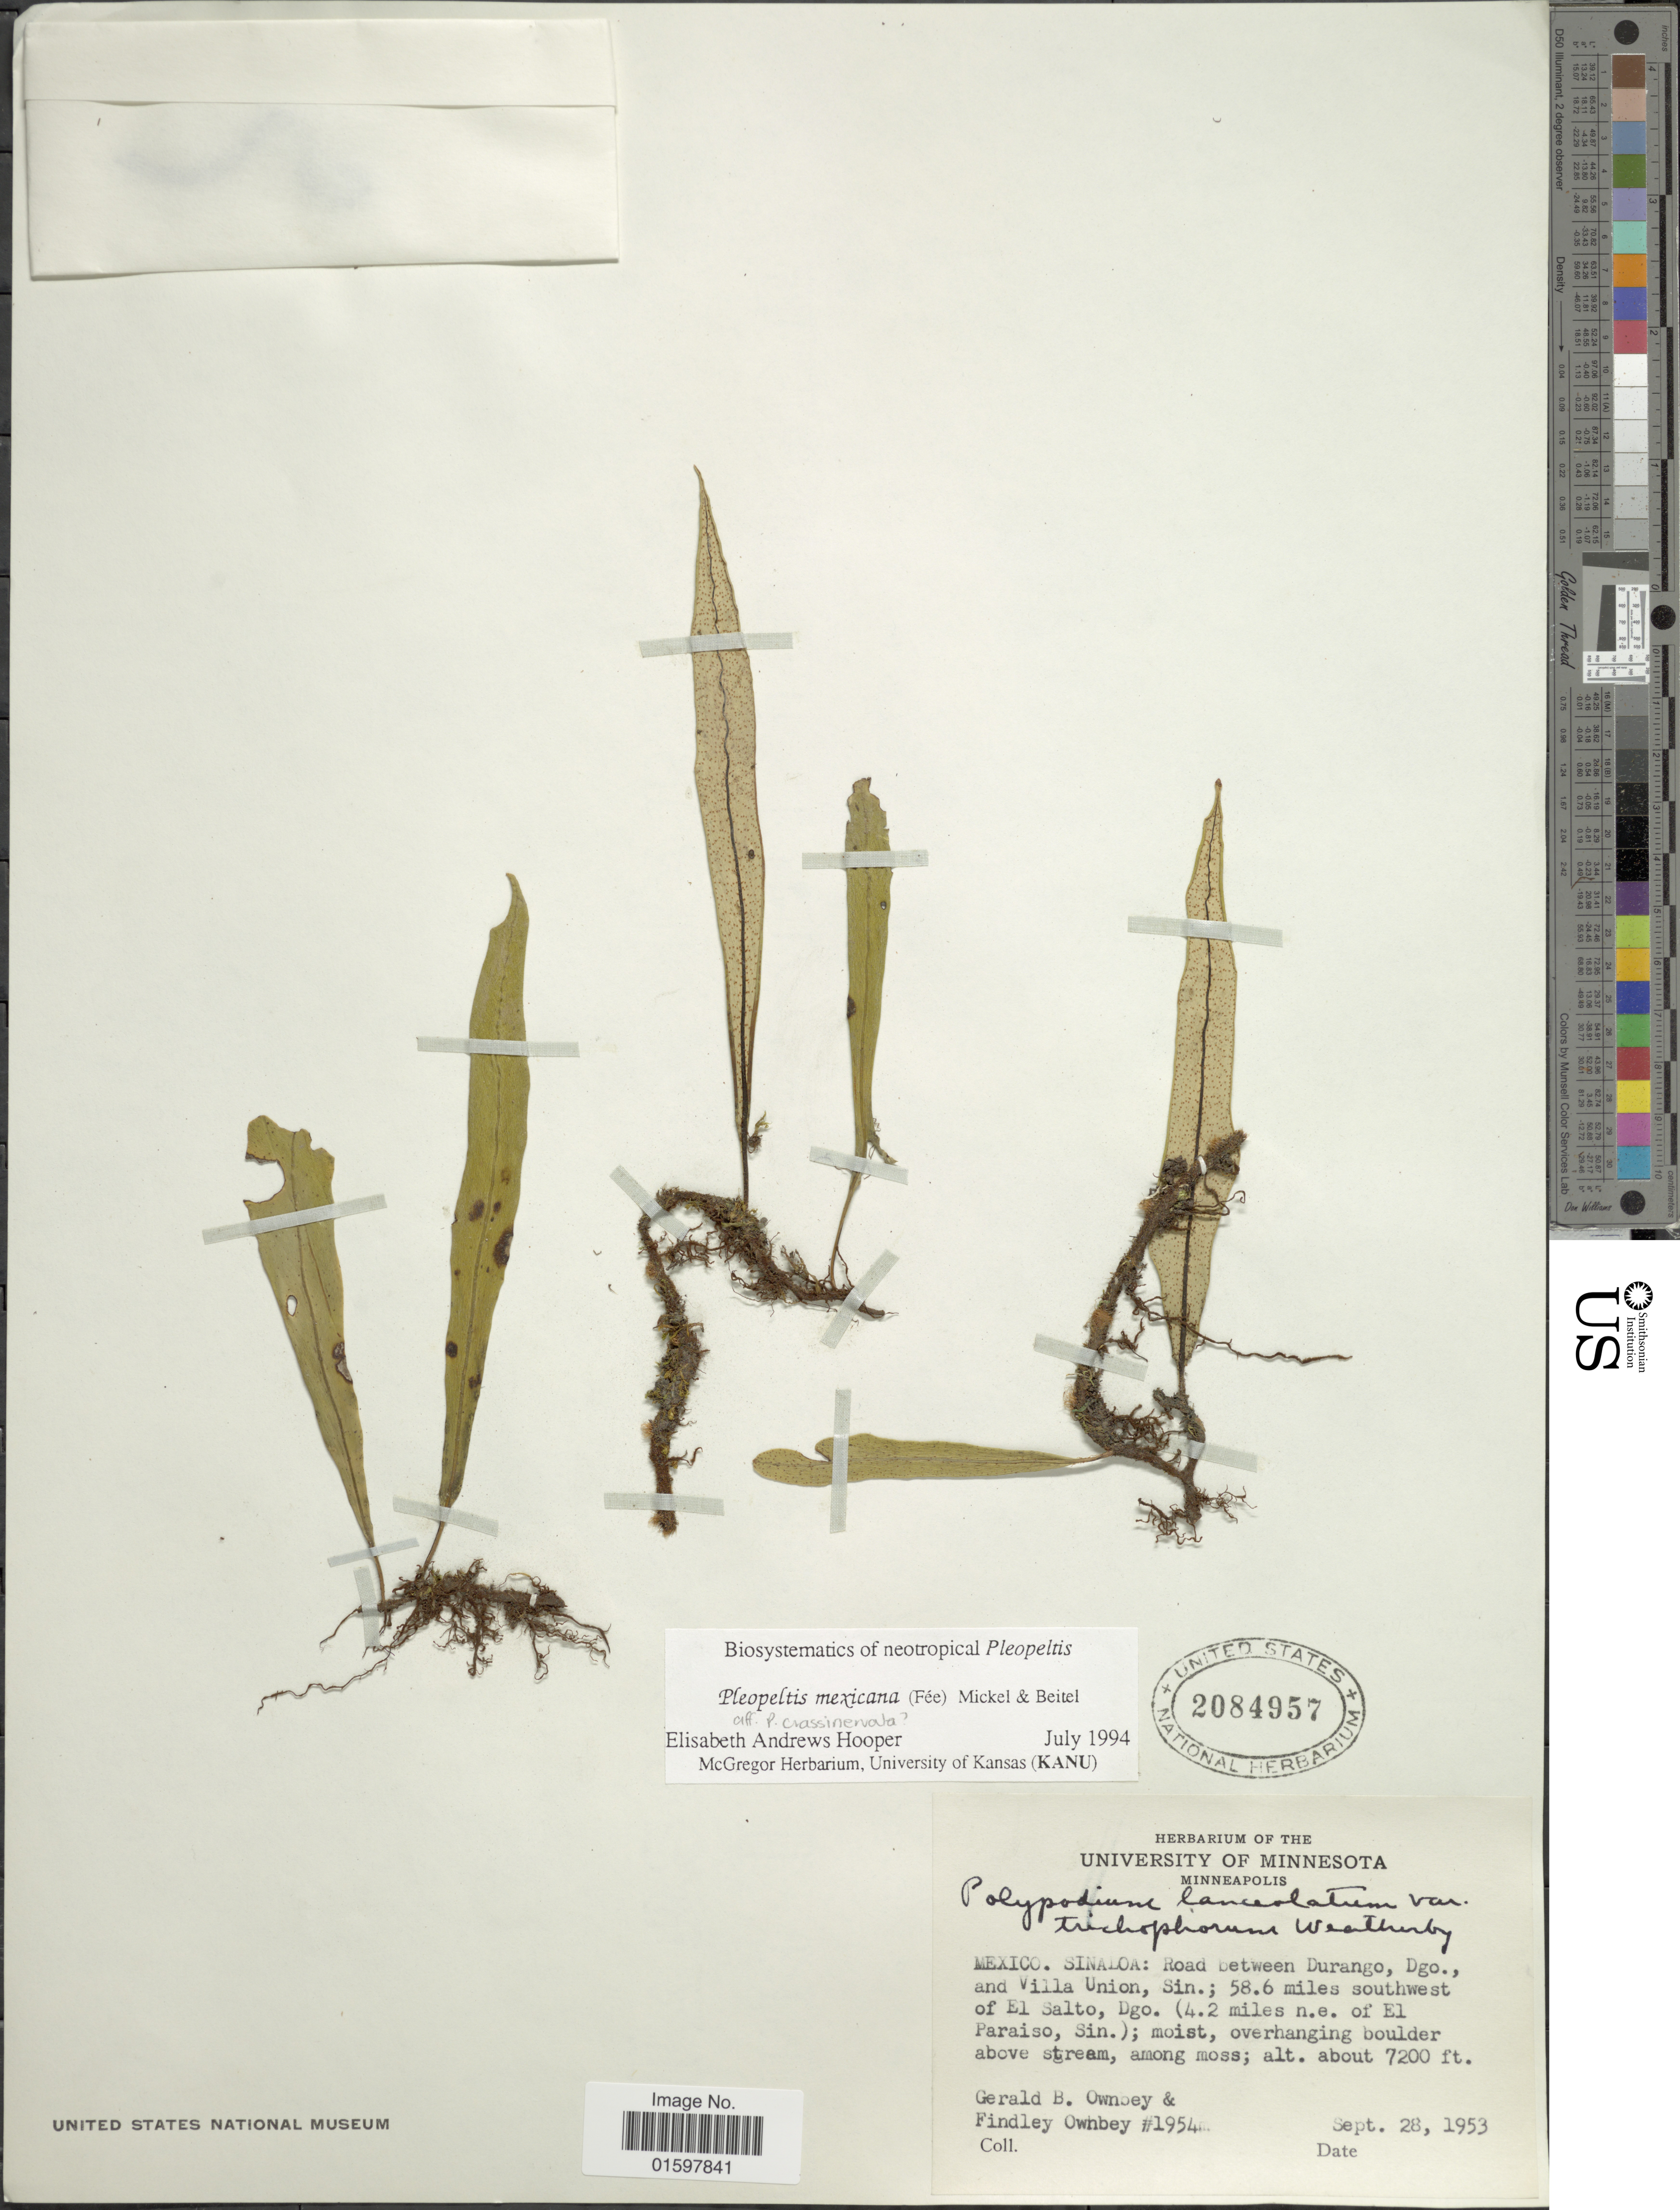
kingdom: Plantae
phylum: Tracheophyta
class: Polypodiopsida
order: Polypodiales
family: Polypodiaceae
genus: Pleopeltis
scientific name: Pleopeltis mexicana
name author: (Fée) Mickel & Beitel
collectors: G. B. Ownbey & F. Ownbey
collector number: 1954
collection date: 1953-09-28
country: Mexico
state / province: Sinaloa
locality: Road between Durango, Dgo., and Villa Union, Sin.; 58,6 miles southwest of El Salto, Dgo. (4.2 miles n.e. of El Paraiso, Sin.).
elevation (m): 2195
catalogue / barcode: US 2084957